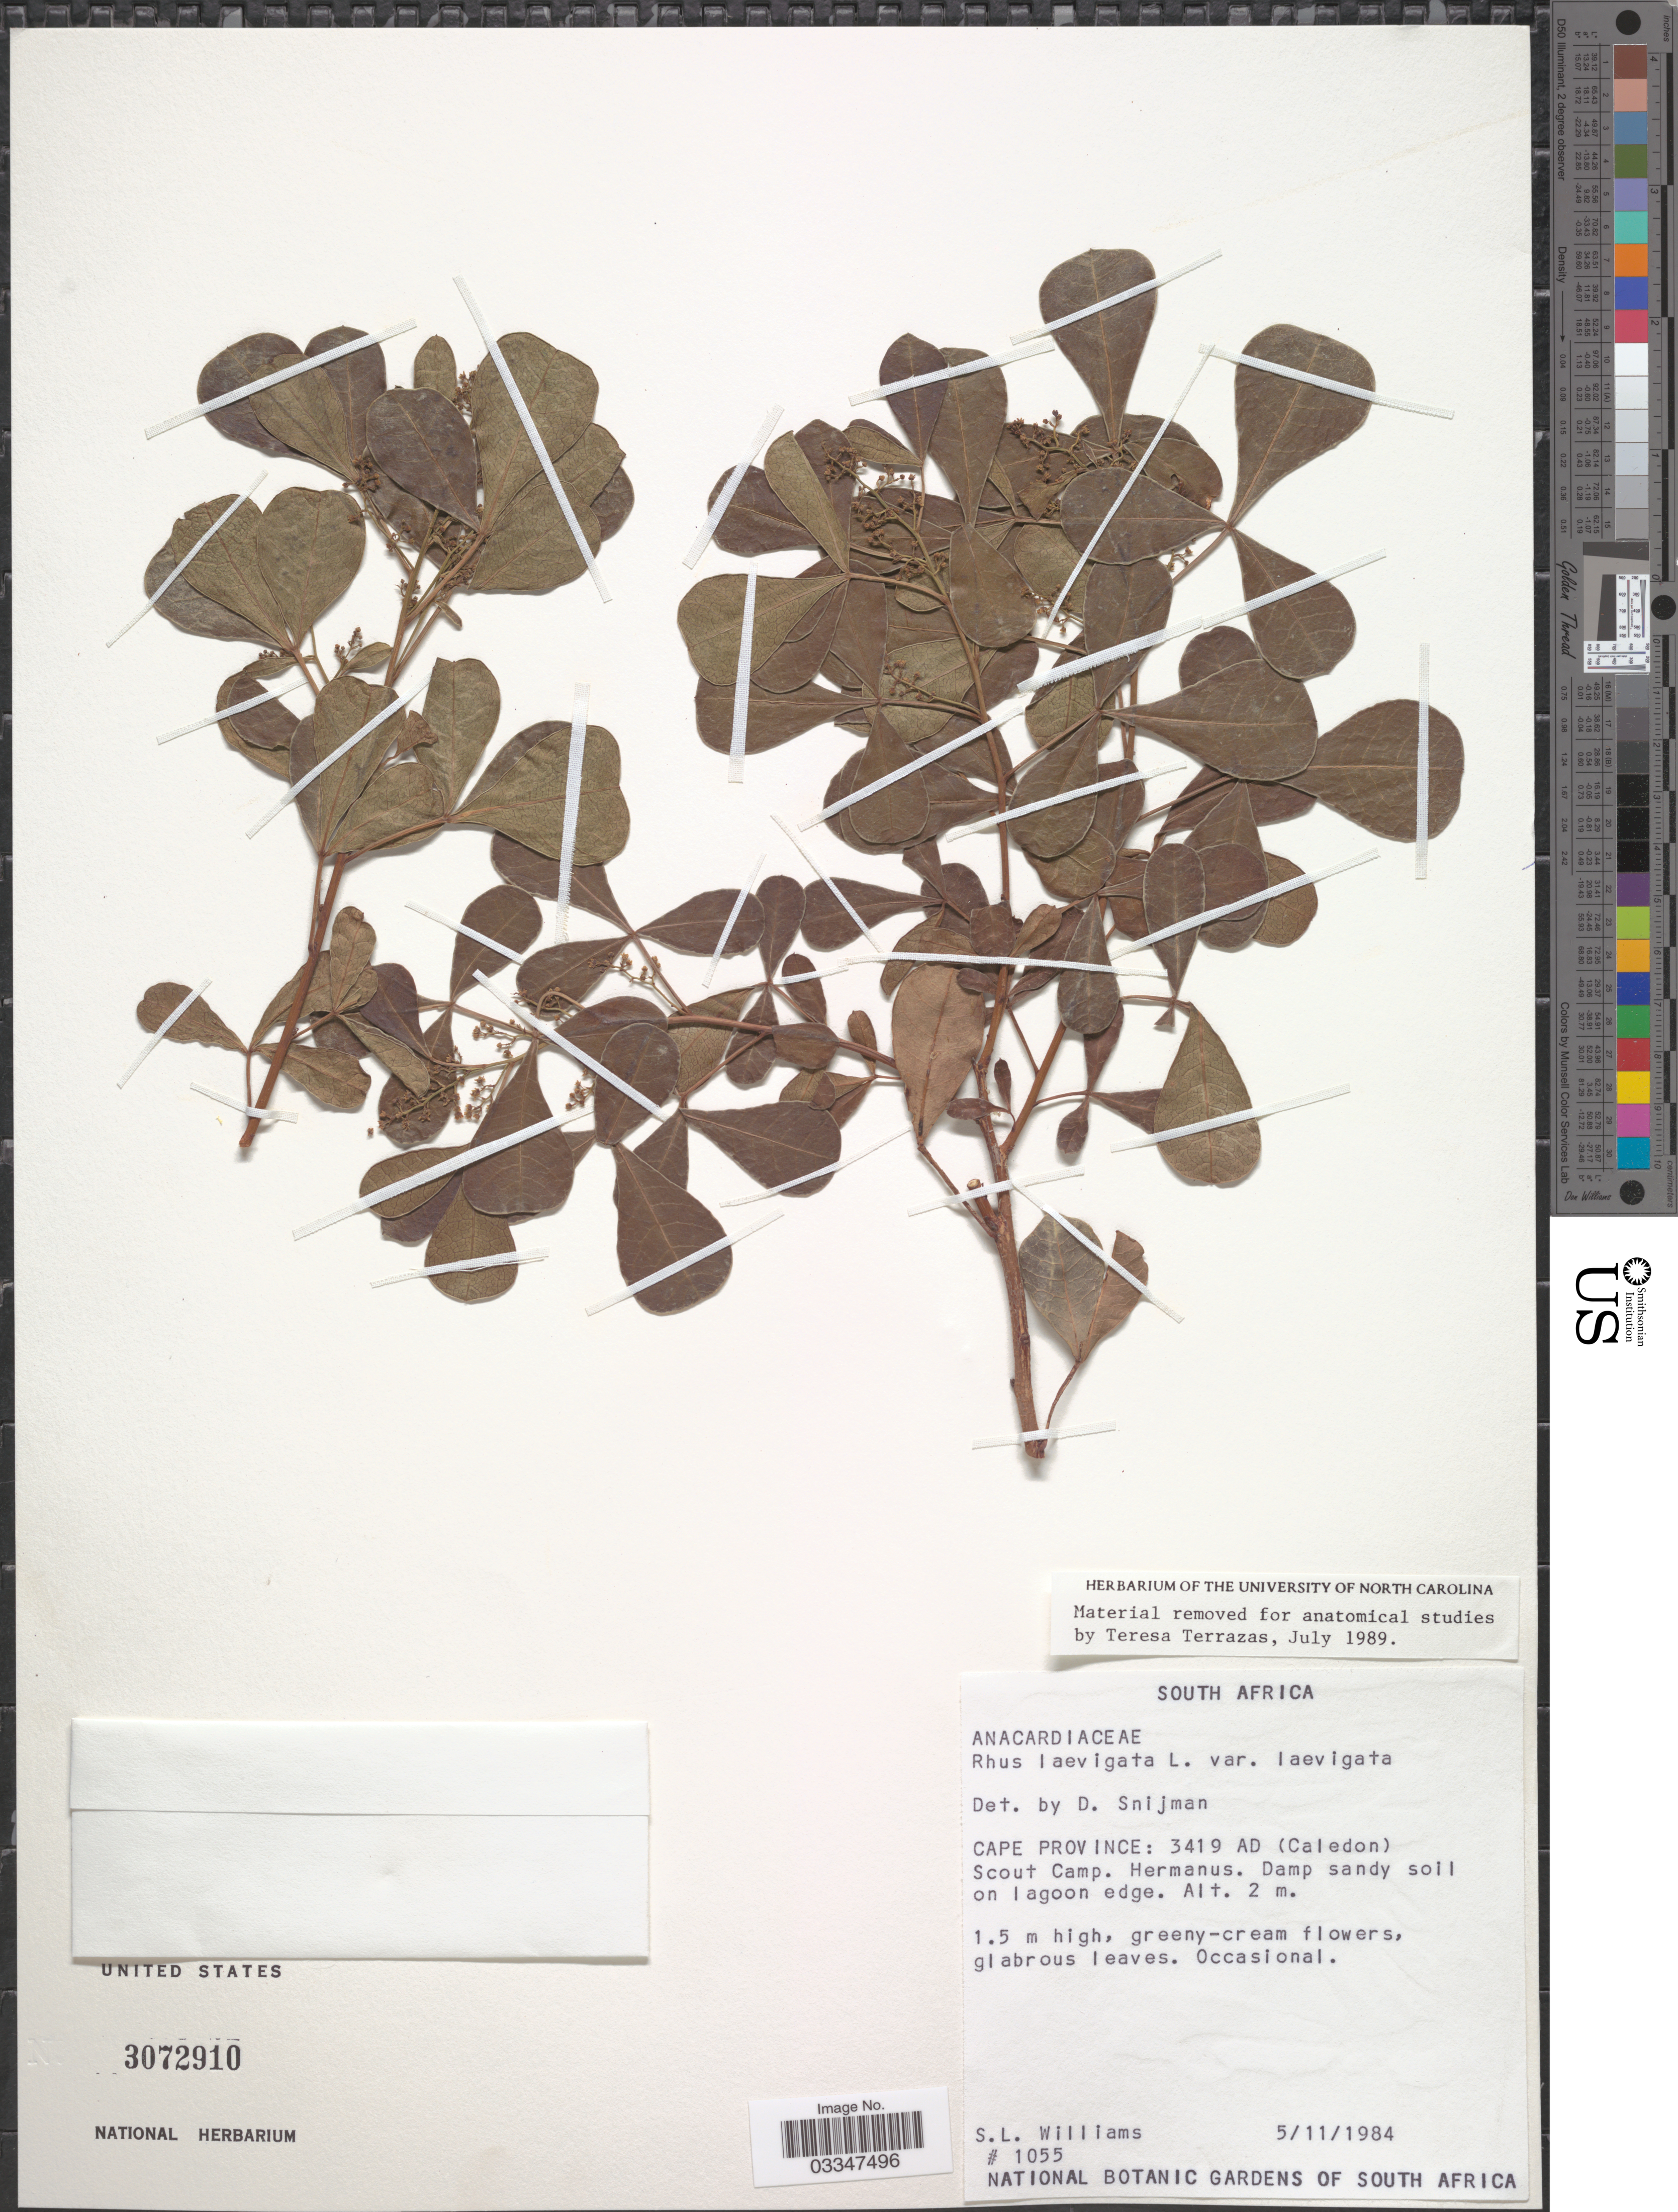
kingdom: Plantae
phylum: Tracheophyta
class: Magnoliopsida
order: Sapindales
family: Anacardiaceae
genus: Rhus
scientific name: Rhus laevigata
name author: L.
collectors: S. L. Williams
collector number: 1055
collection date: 1984-11-05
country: South Africa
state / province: Western Cape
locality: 3419 AD (Caledon) Scout Camp. Hermanus.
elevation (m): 2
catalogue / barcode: US 3072910